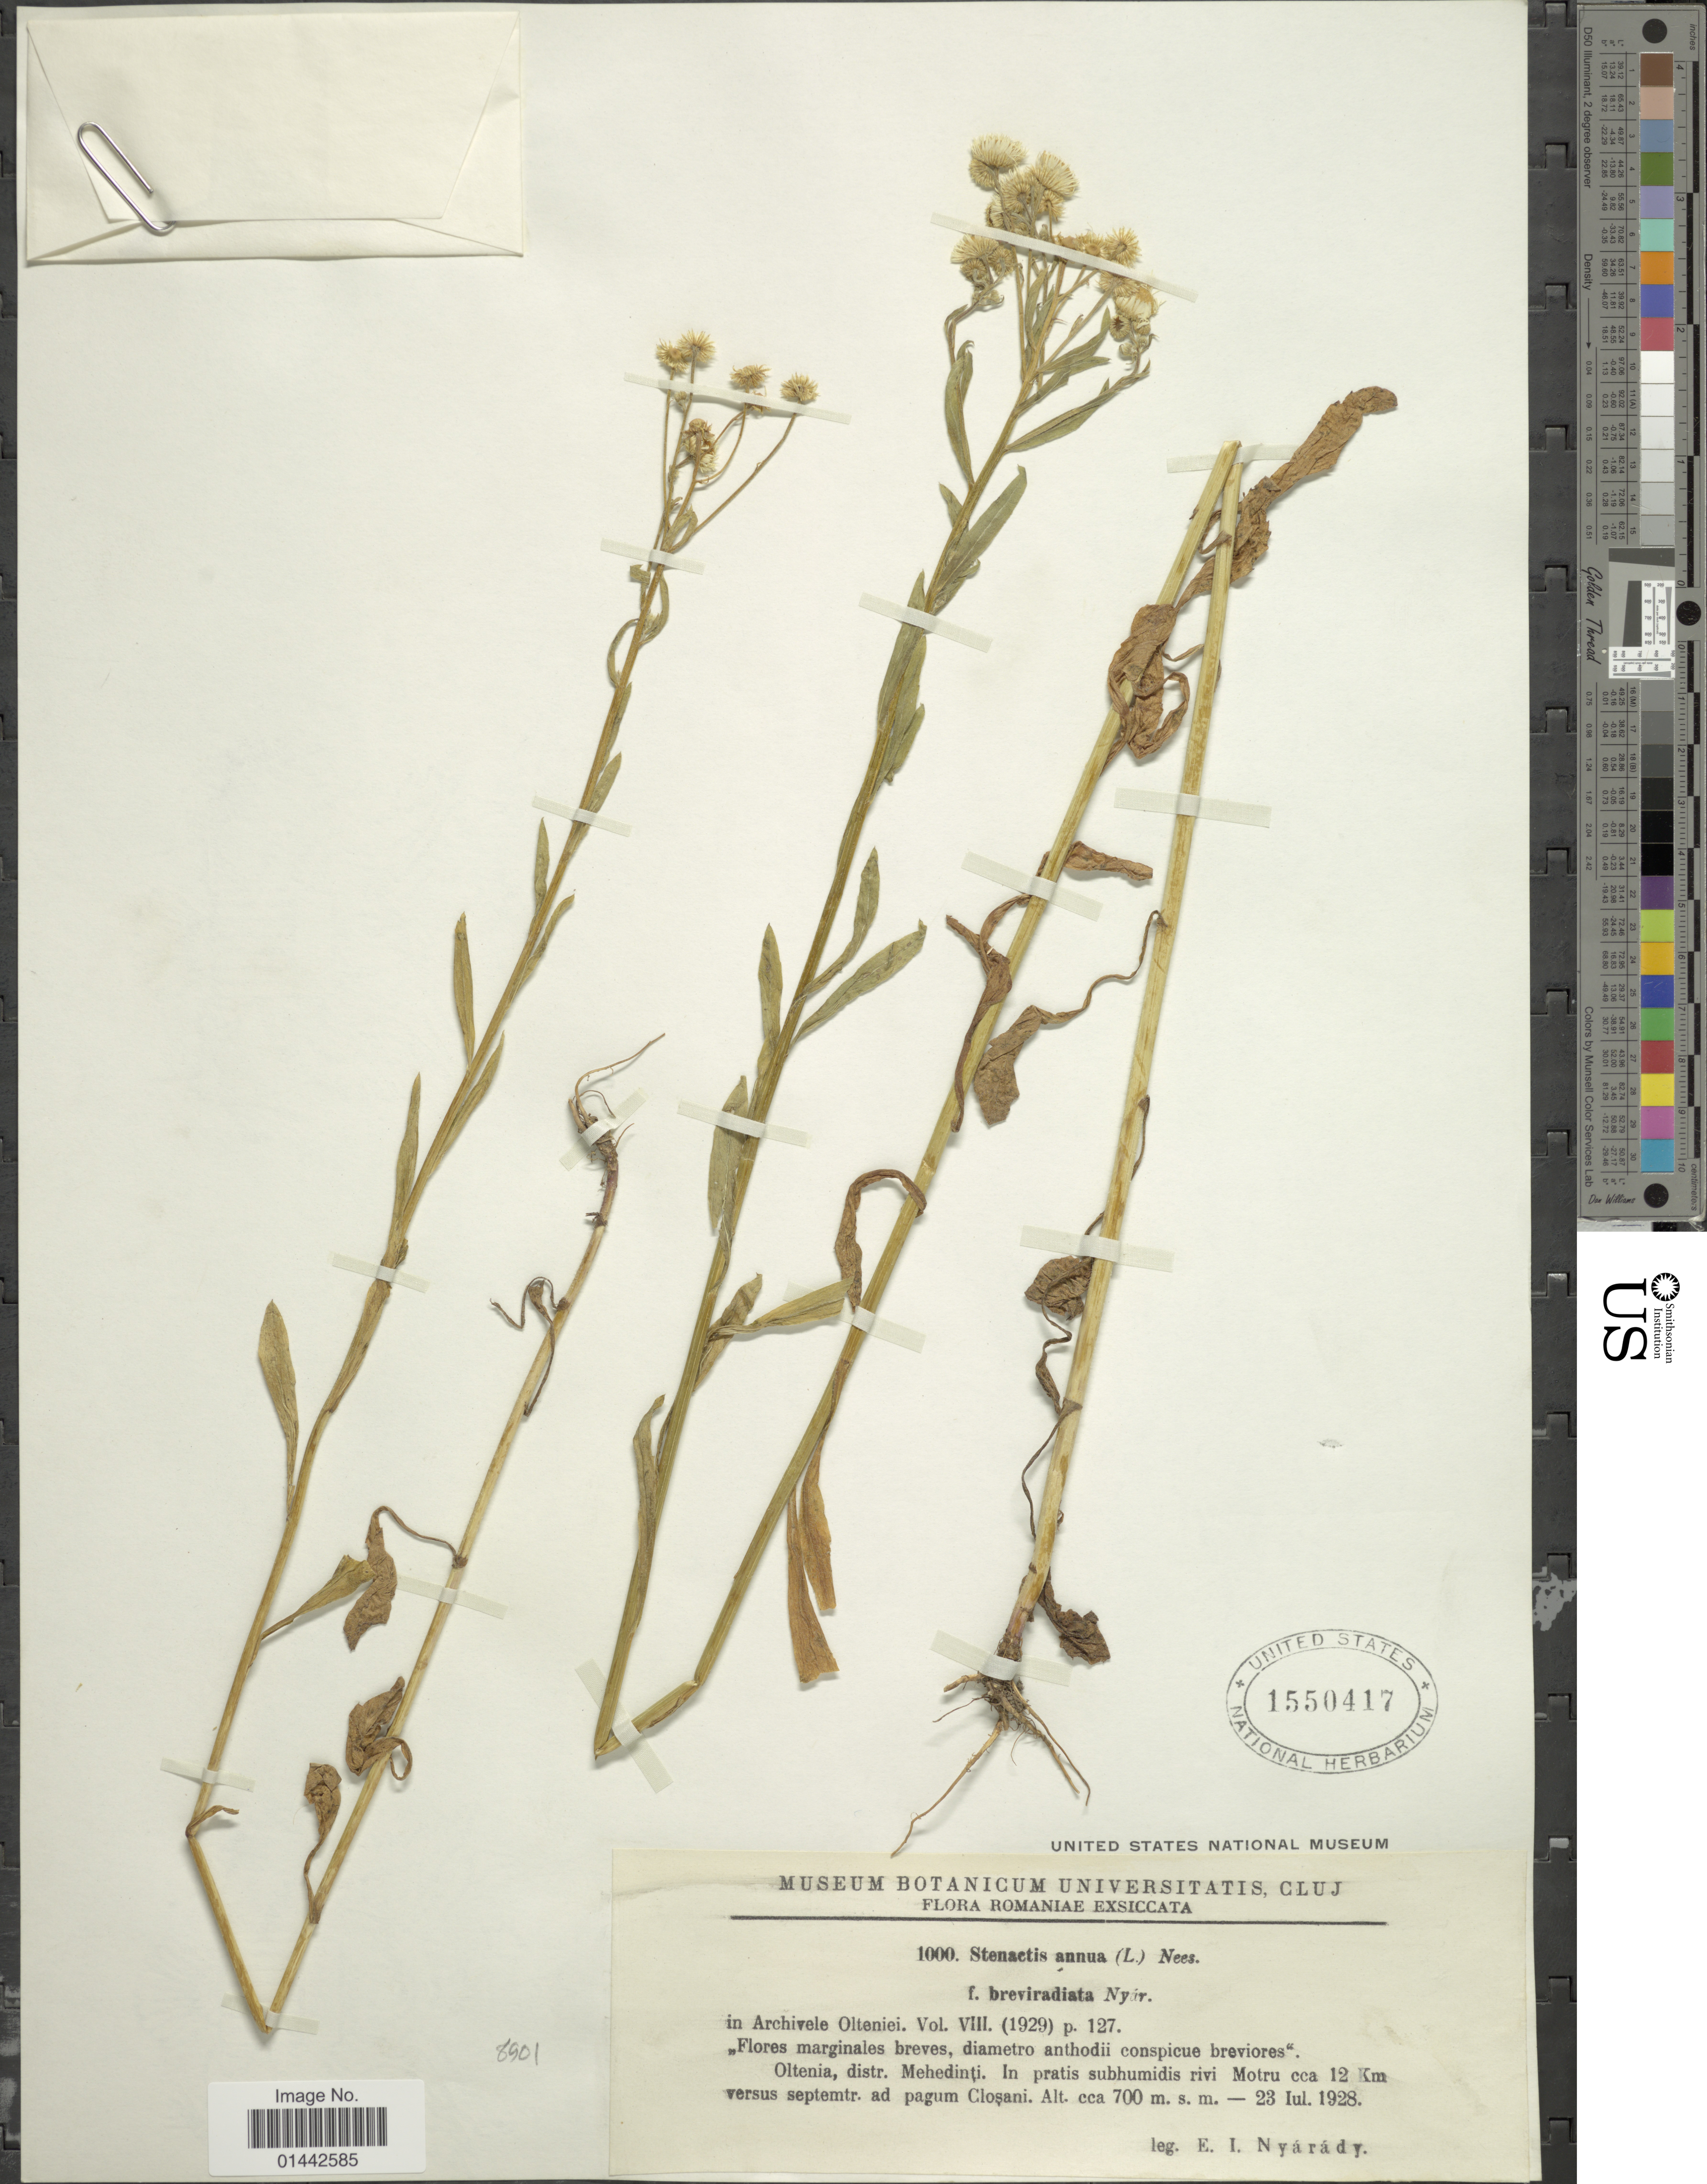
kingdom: Plantae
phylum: Tracheophyta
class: Magnoliopsida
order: Asterales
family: Asteraceae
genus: Erigeron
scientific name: Erigeron annuus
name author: (L.) Pers.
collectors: E. Nyárády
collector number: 1000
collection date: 1928-07-23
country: Romania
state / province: Mehedinti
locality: In Archivele Olteniei, Oltenia, distr. Mehendinti, in pratis subhumidis rivi Motru cca 12 Km.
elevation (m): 700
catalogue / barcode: US 1550417